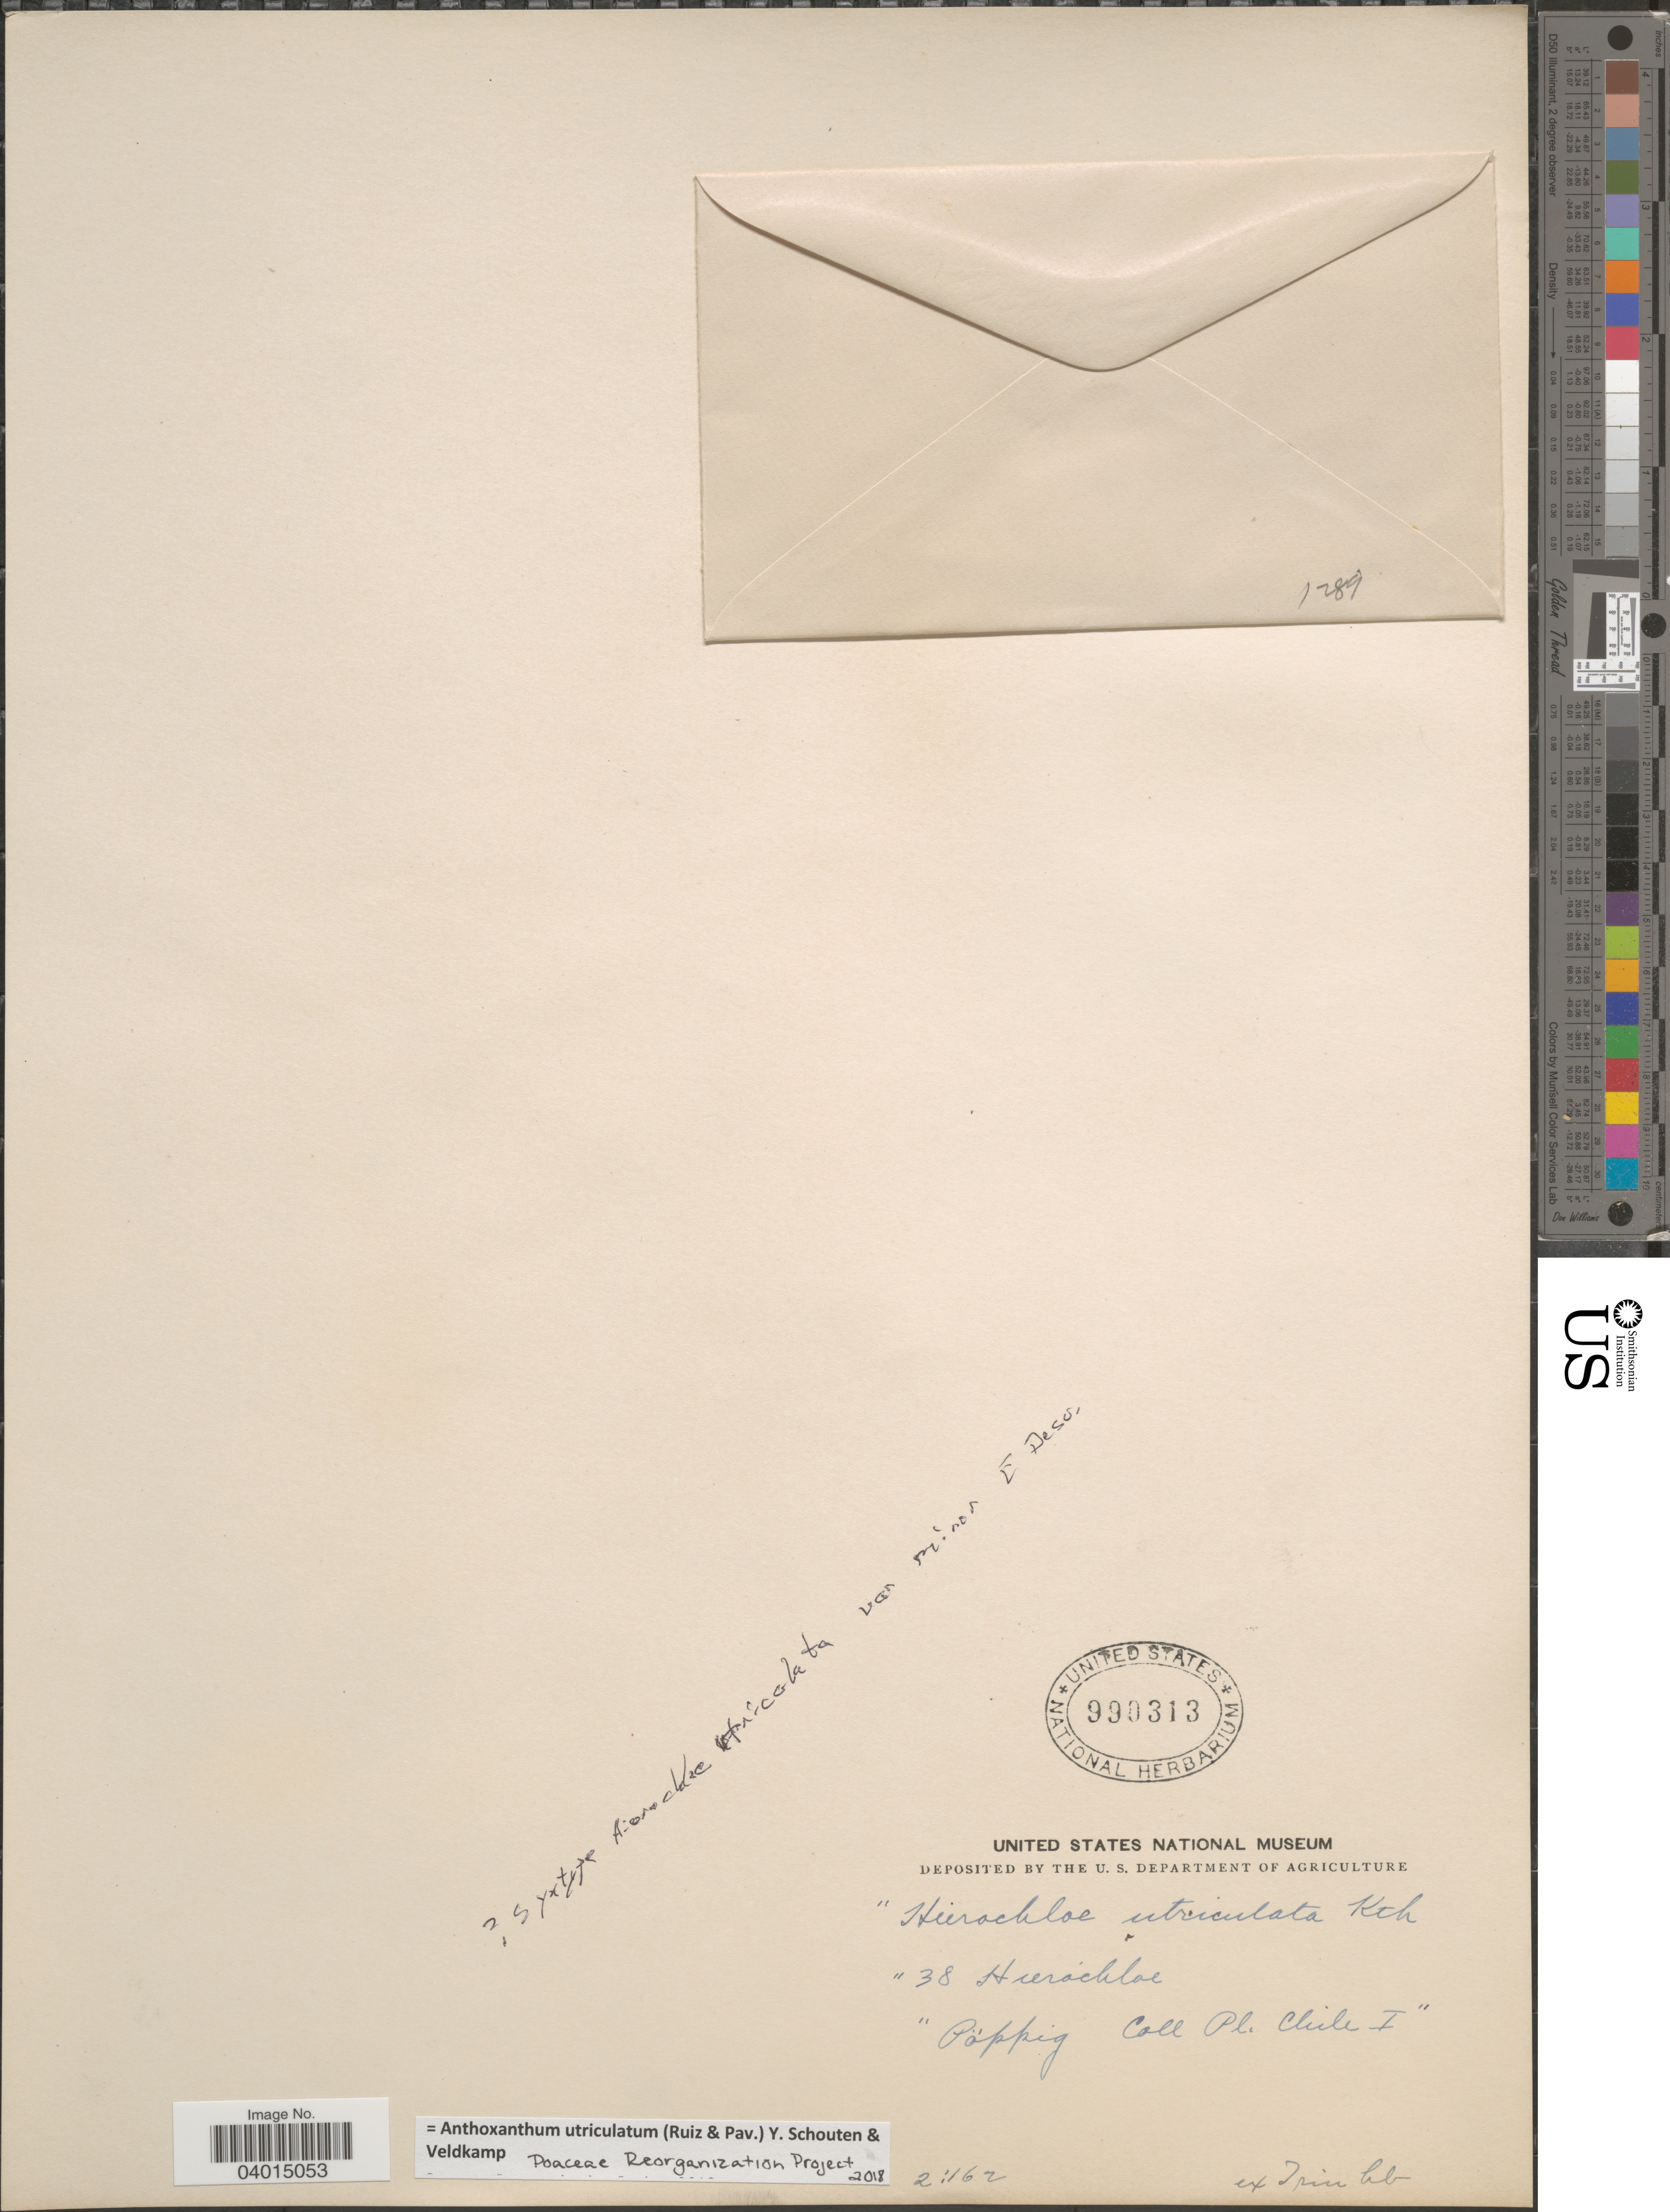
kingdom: Plantae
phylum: Tracheophyta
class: Liliopsida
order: Poales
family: Poaceae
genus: Anthoxanthum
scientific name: Anthoxanthum utriculatum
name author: (Ruiz & Pav.) R.T.A. Schouten & Veldkamp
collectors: -. Poppig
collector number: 38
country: Chile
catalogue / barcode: US 990313